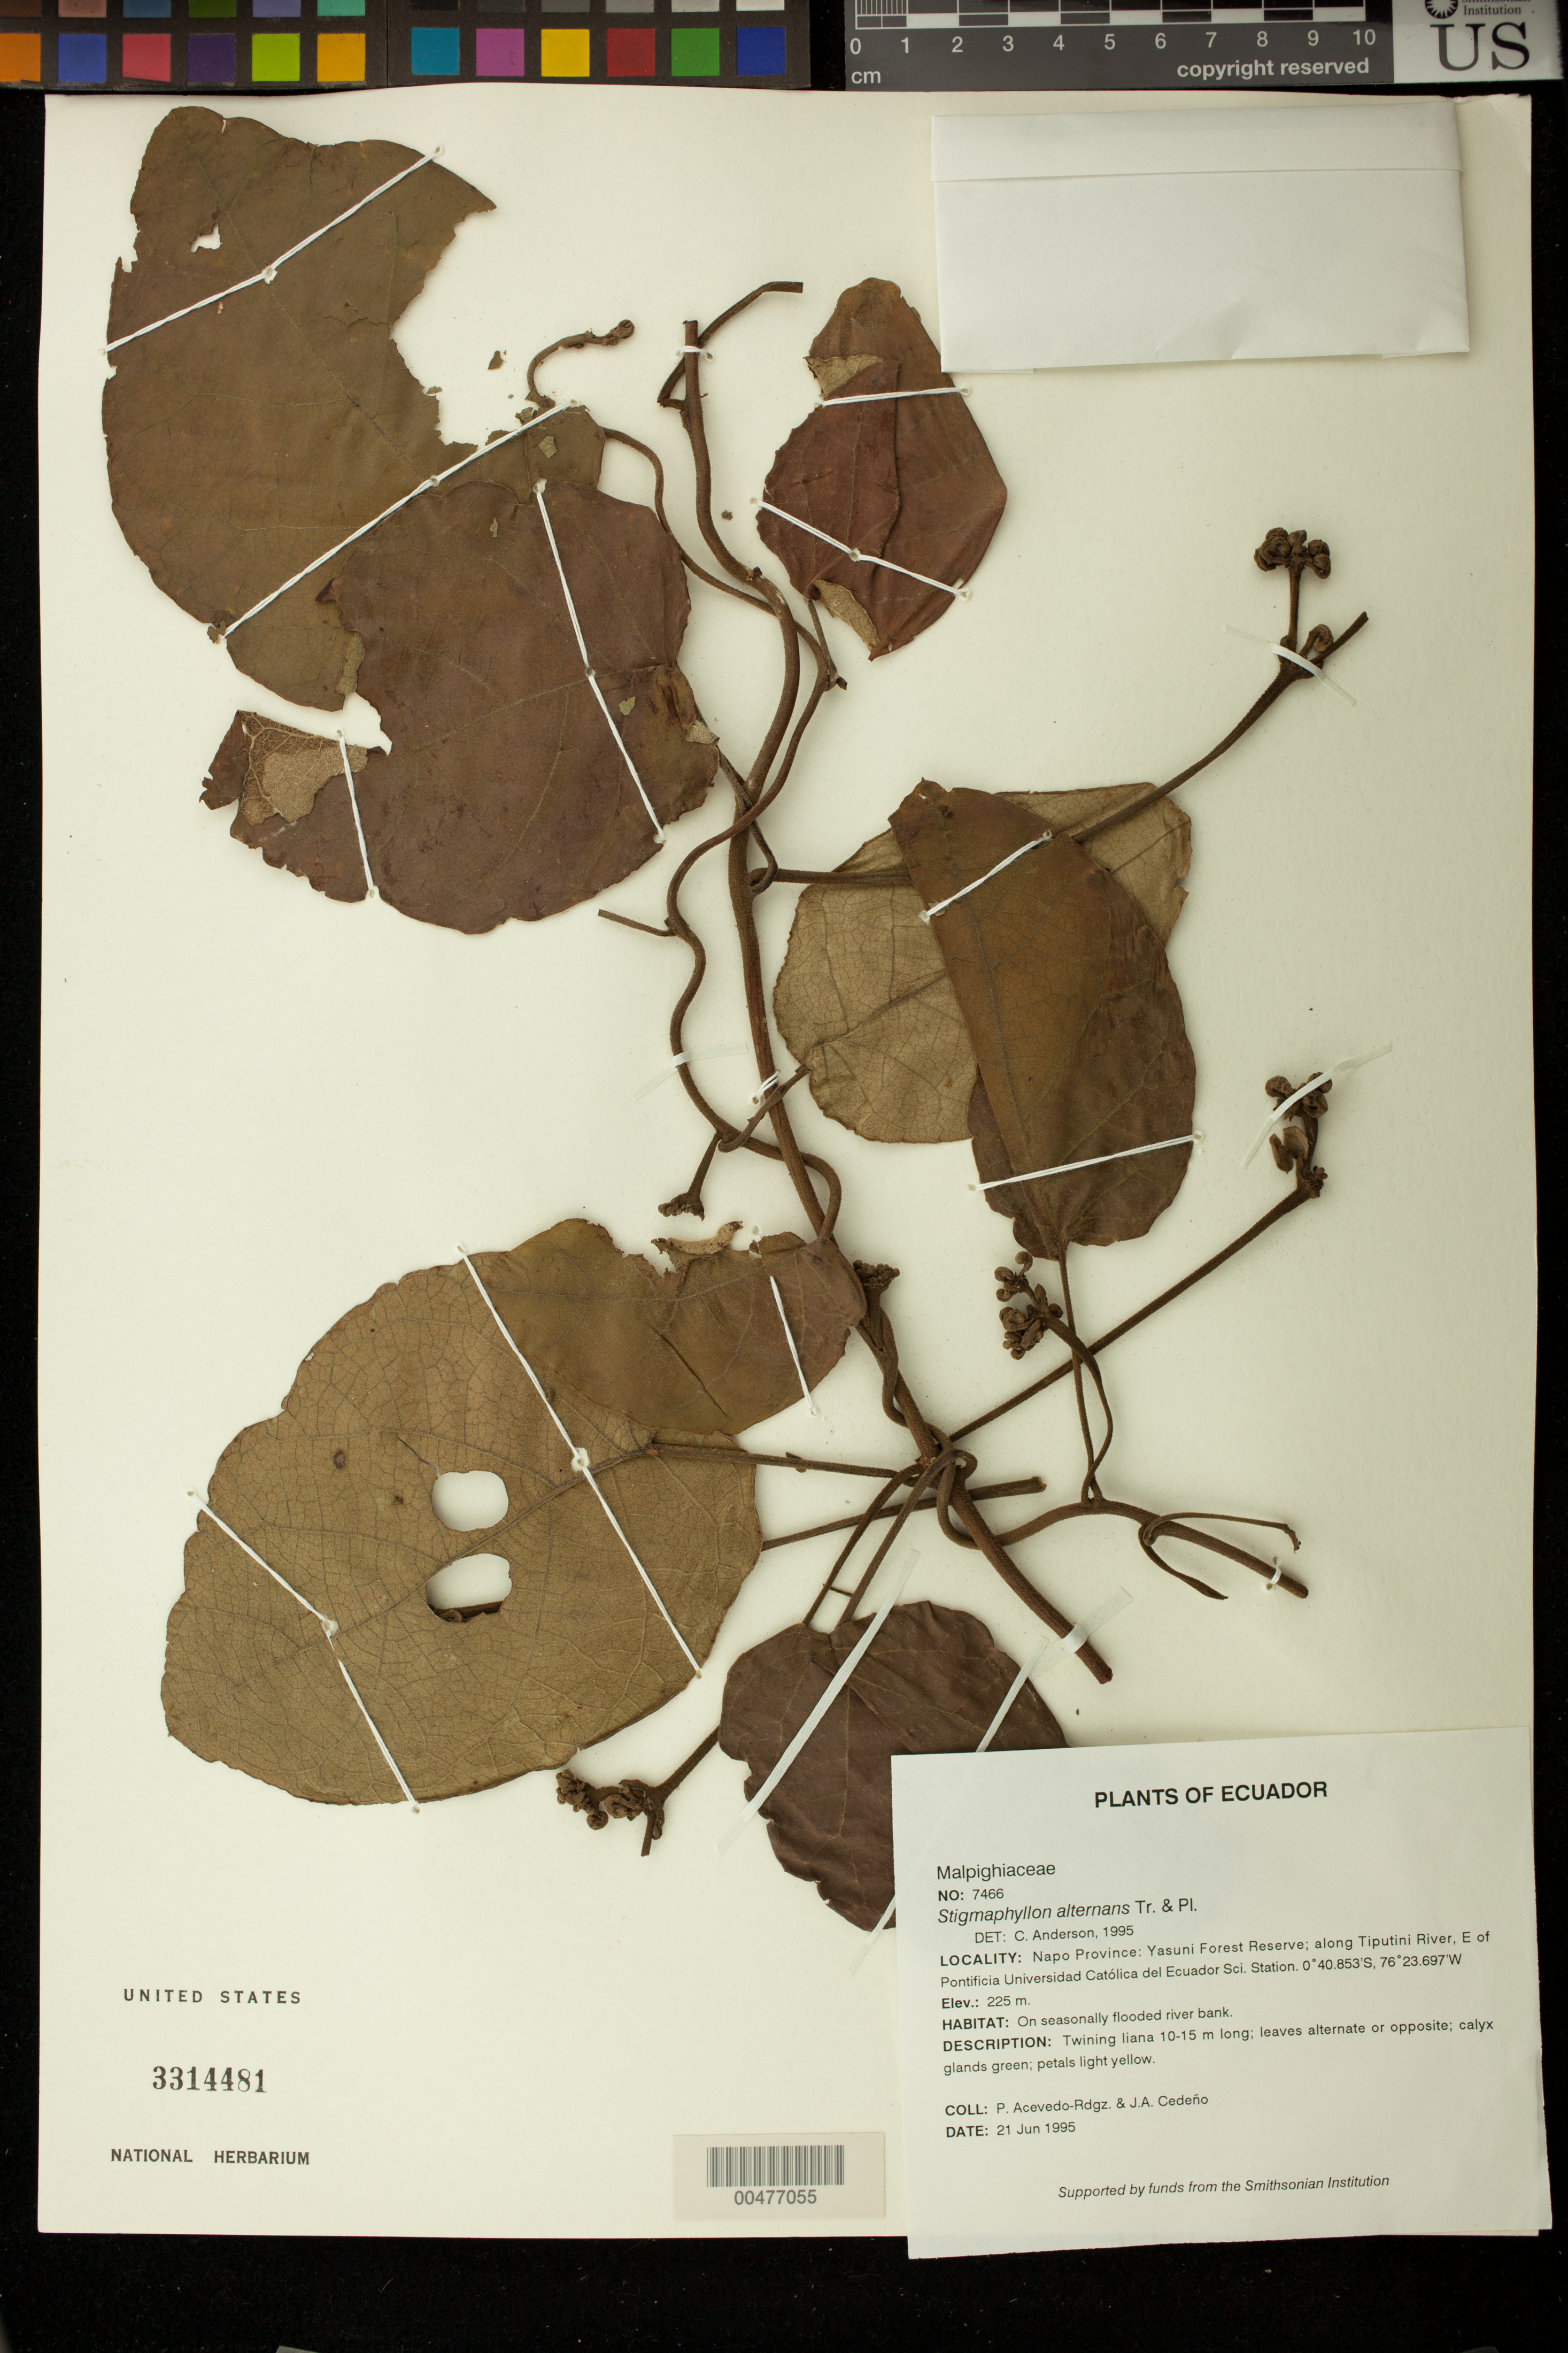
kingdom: Plantae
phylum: Tracheophyta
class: Magnoliopsida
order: Malpighiales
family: Malpighiaceae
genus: Stigmaphyllon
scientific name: Stigmaphyllon alternans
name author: Triana & Planch.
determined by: Anderson, W. R., (MICH), University of Michigan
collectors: P. Acevedo-Rodr. & J. A. Cedeño M.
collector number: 7466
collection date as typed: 21 Jun 1995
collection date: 1995-06-21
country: Ecuador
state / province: Napo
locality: Napo Province: Yasuni Forest Reserve; along Tiputini River, E of Pontificia Universidad Católica del Ecuador Sci. Station.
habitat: On seasonally flooded river bank.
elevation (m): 225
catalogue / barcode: US 3314481